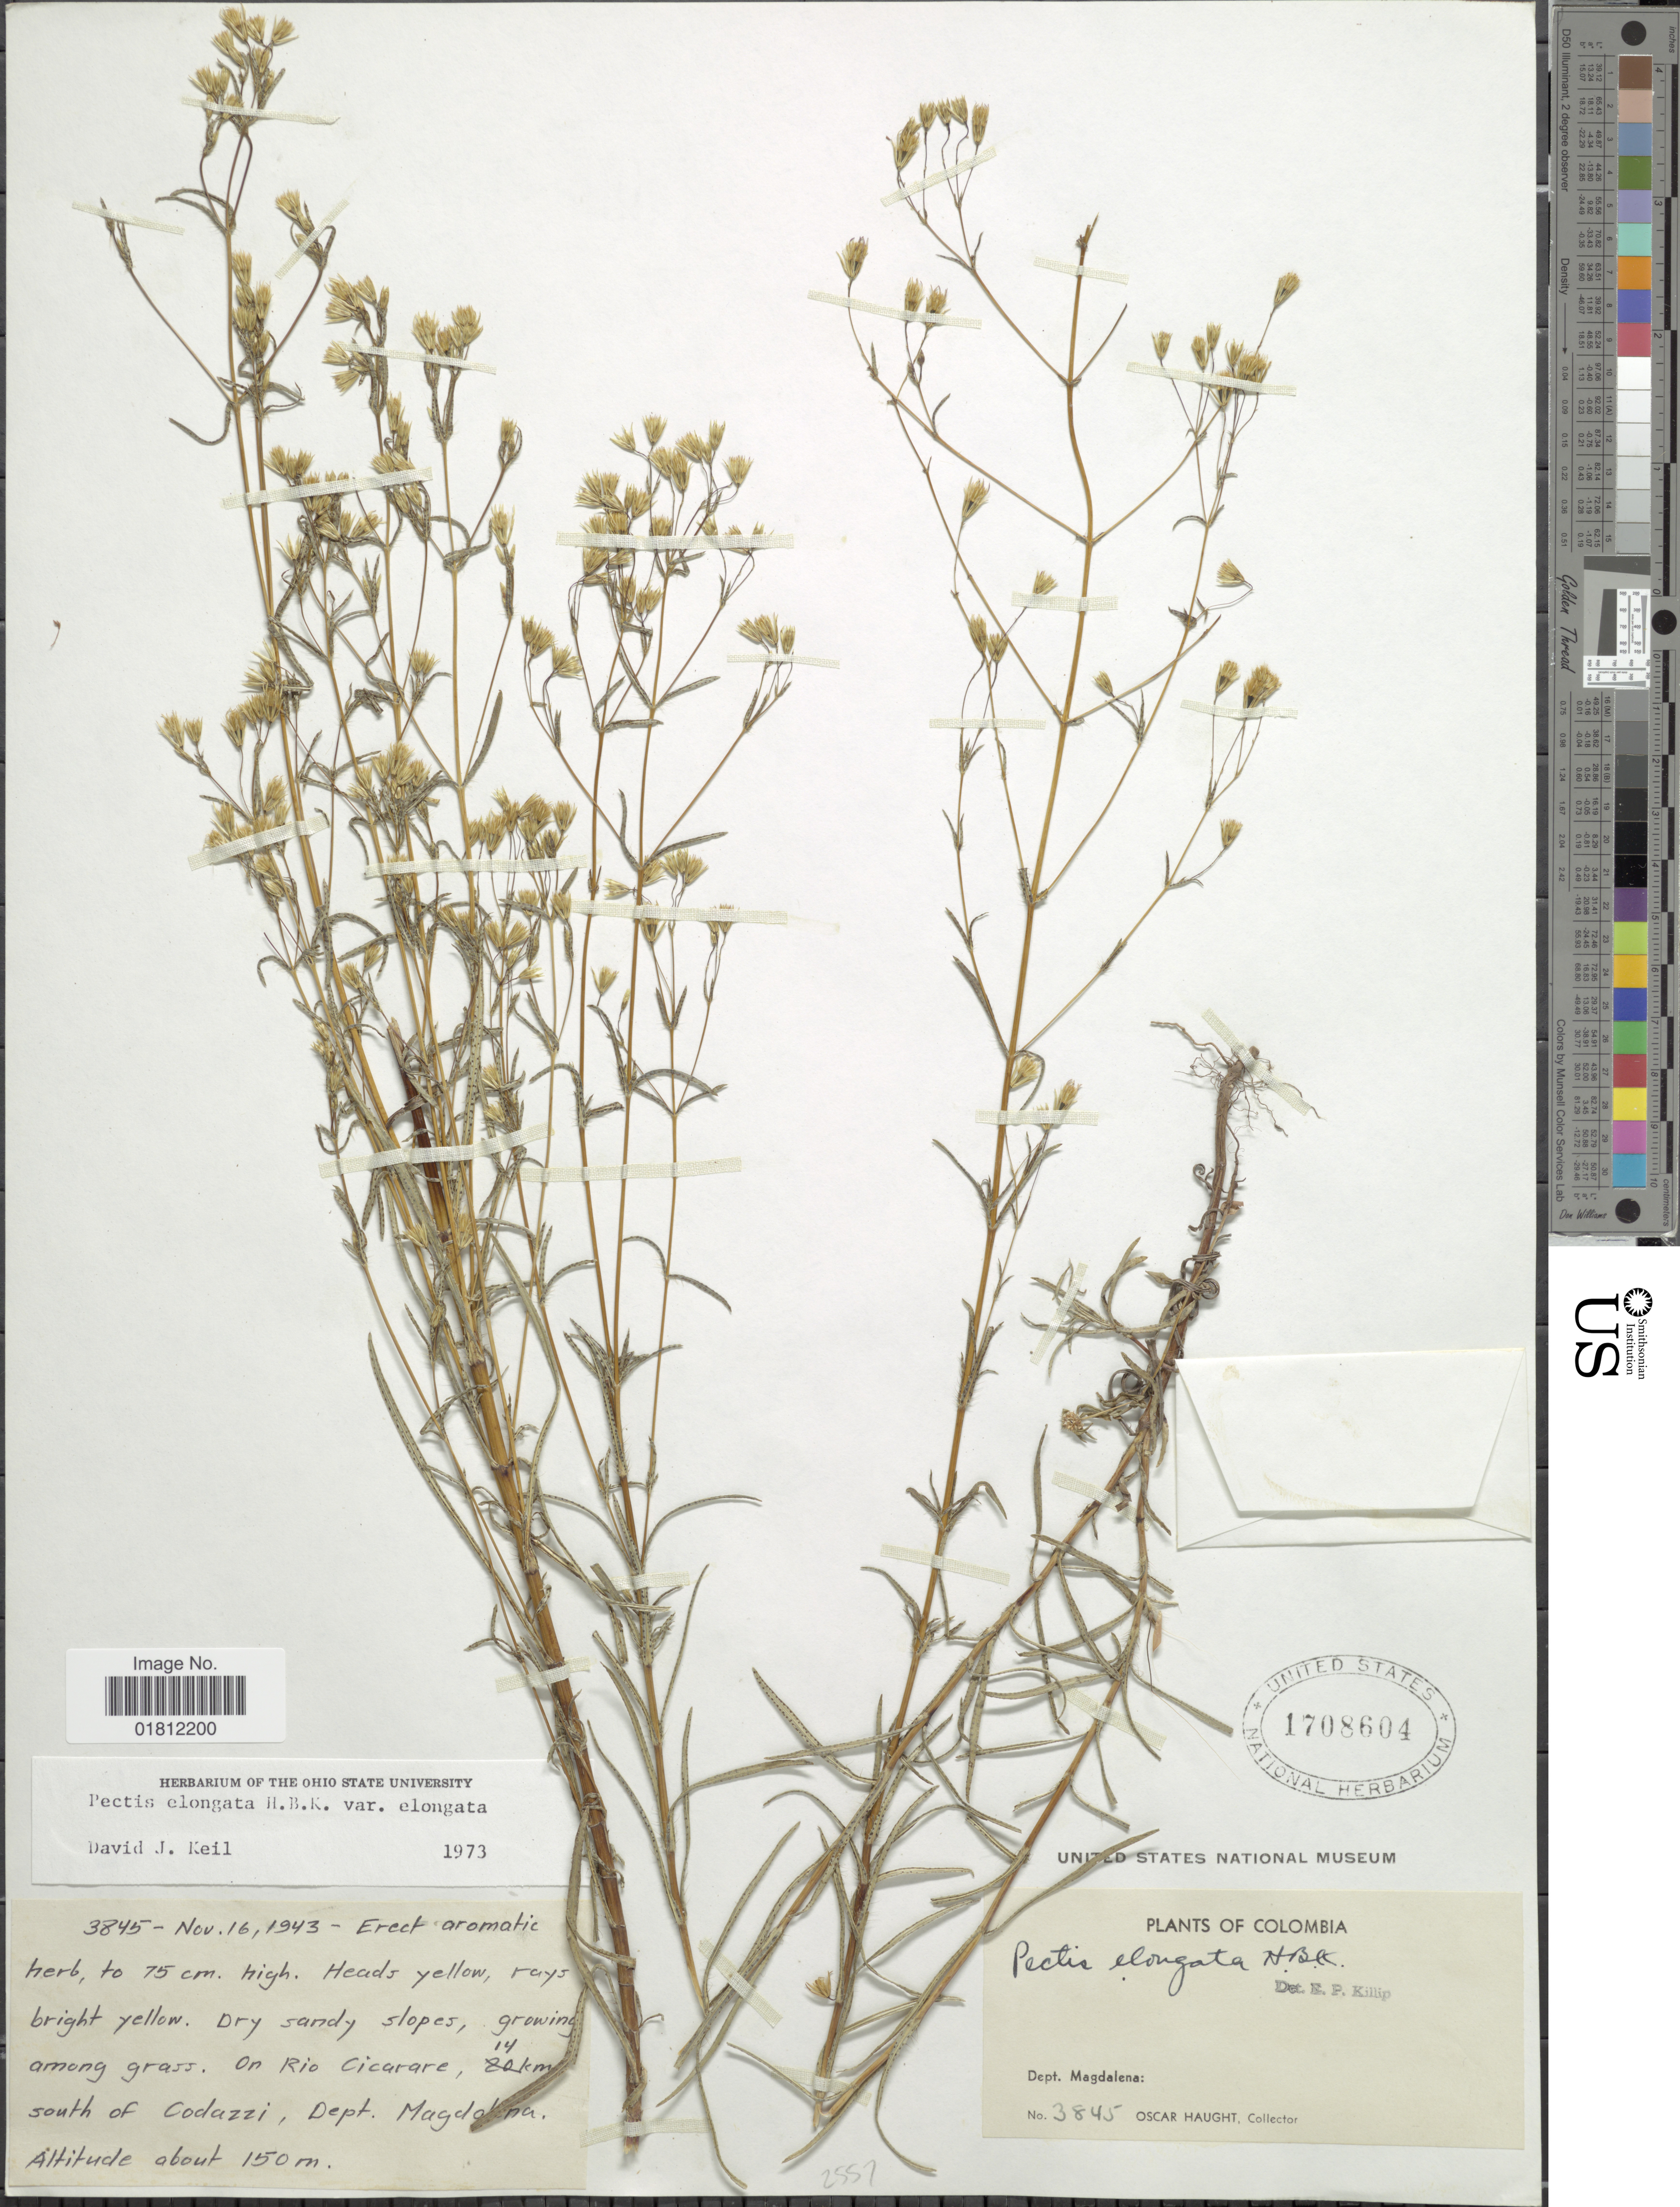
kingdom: Plantae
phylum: Tracheophyta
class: Magnoliopsida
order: Asterales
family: Asteraceae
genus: Pectis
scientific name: Pectis elongata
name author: Kunth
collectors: O. L. Haught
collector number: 3845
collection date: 1943-11-16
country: Colombia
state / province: Magdalena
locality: On Rio Cicarare, 14 km south of Codazzi, Dept. Magdalena.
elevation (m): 150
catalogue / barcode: US 1708604